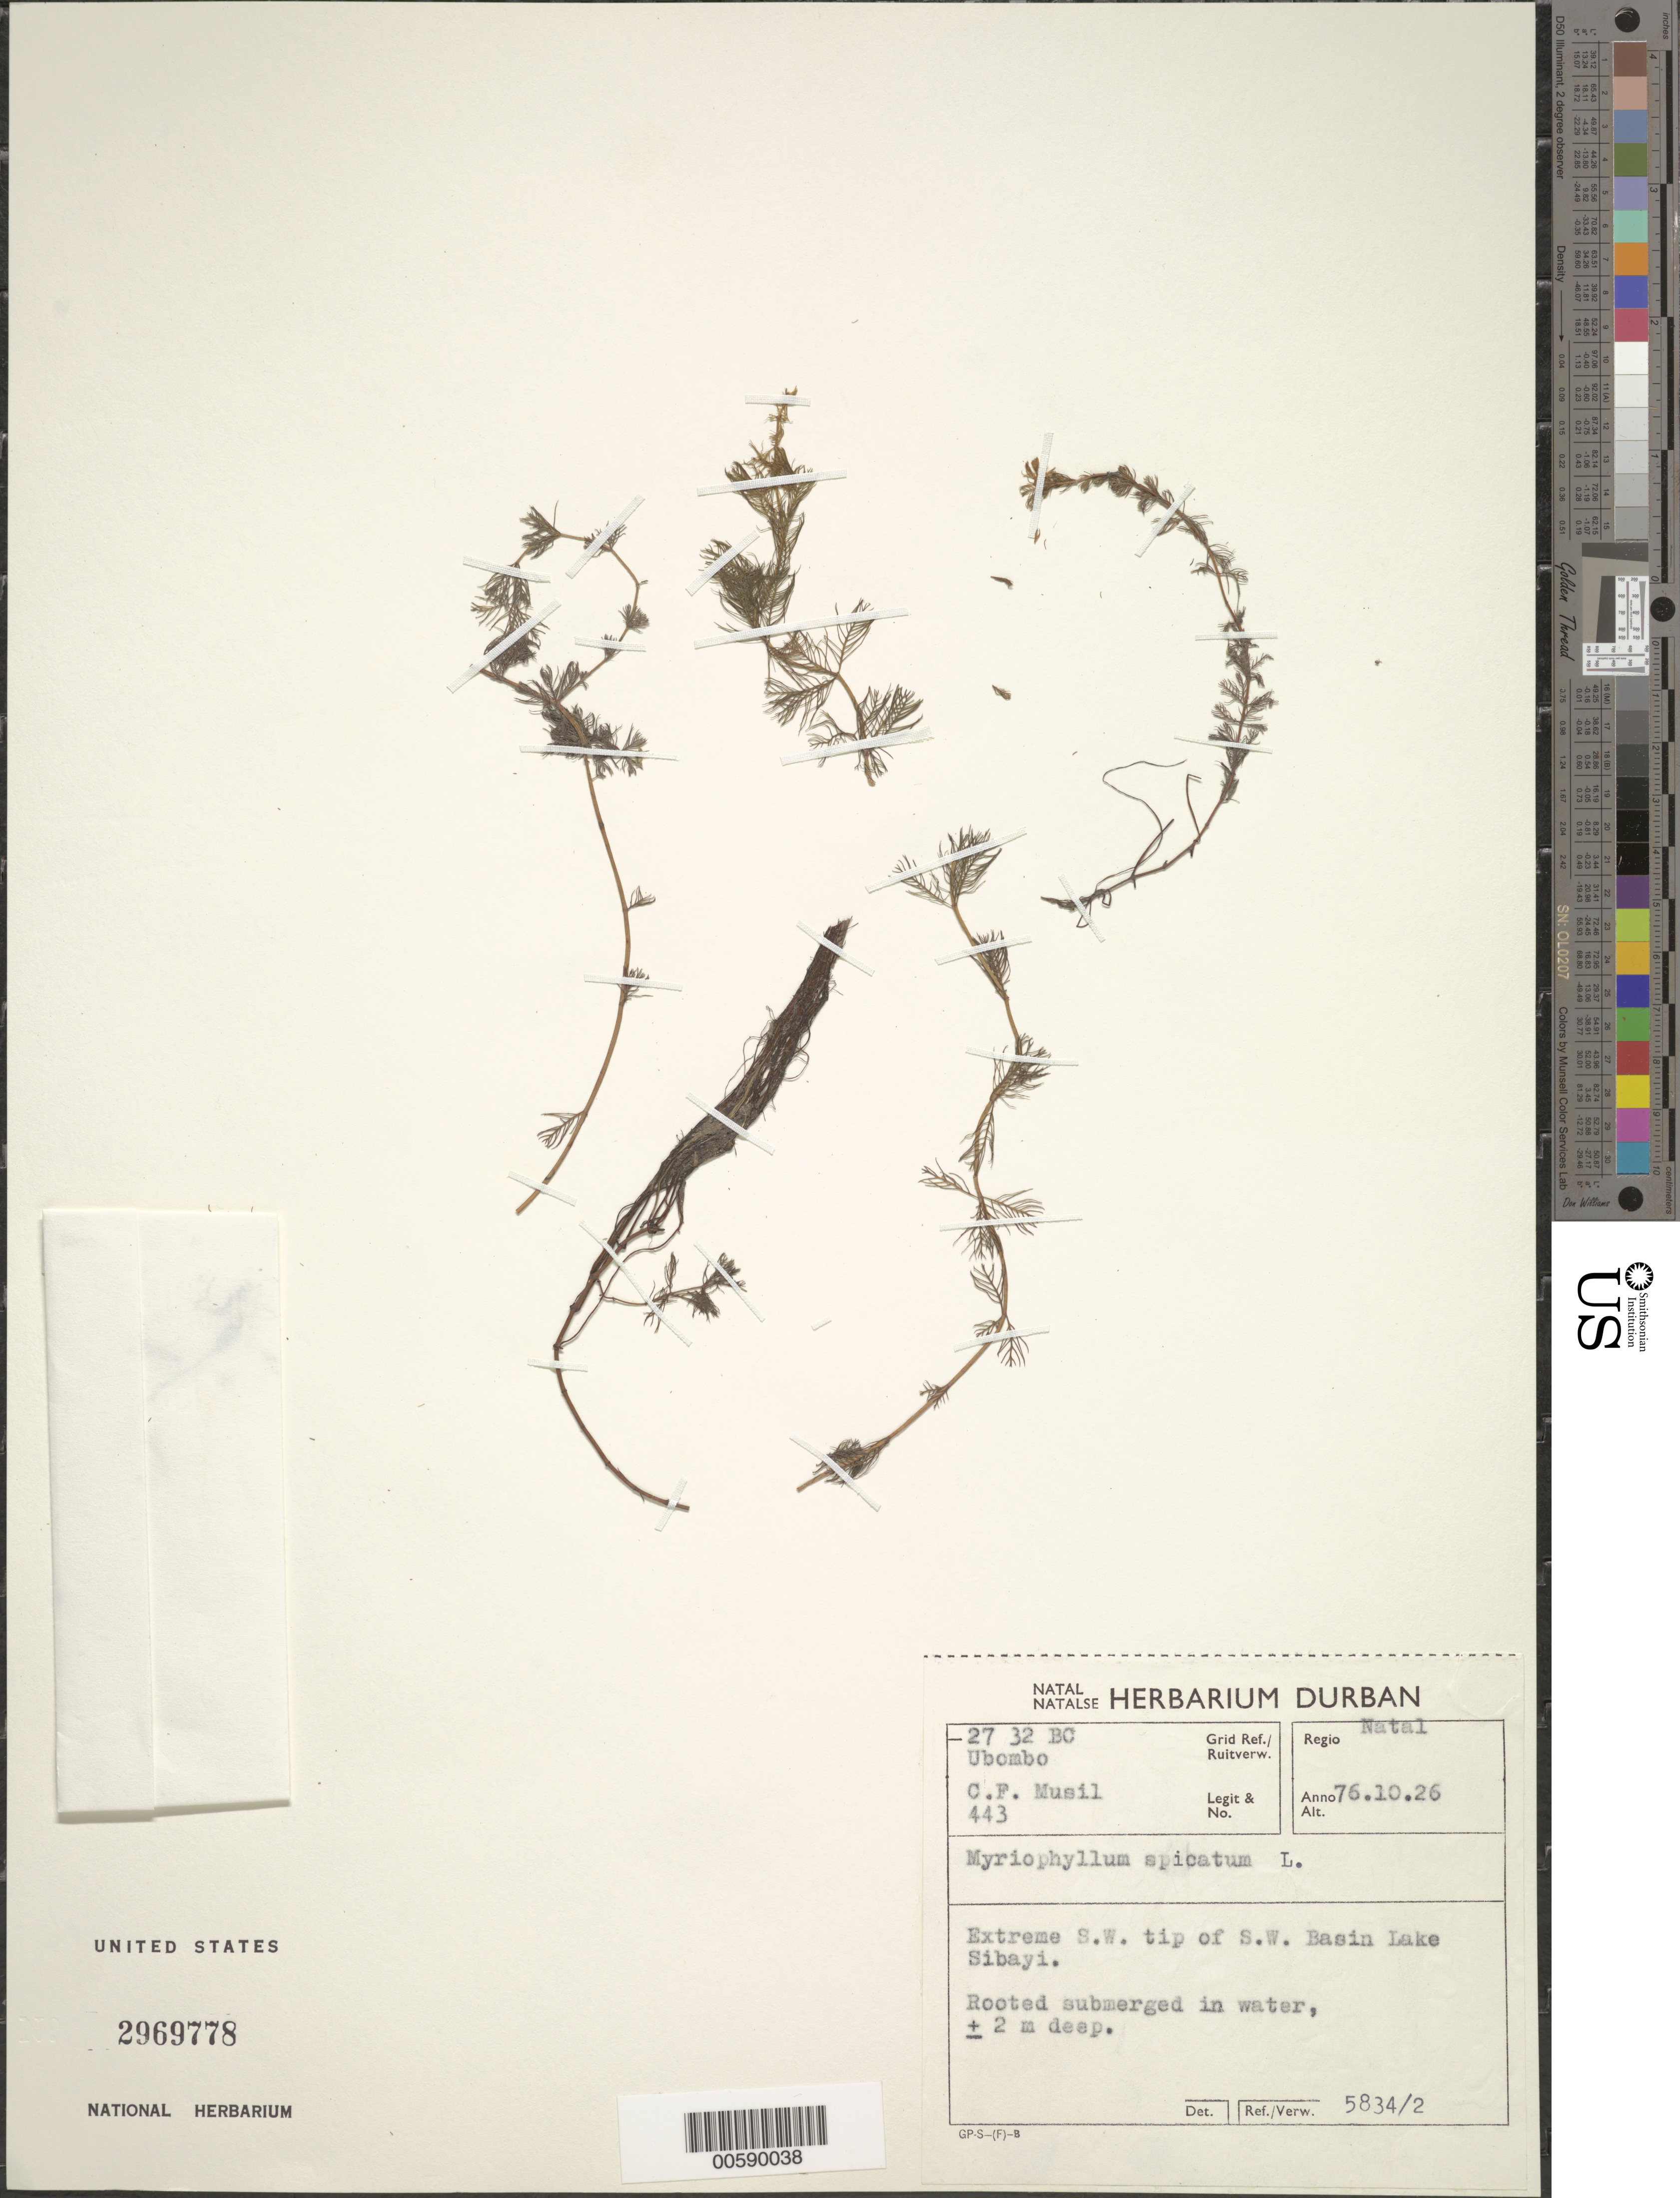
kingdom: Plantae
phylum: Tracheophyta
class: Magnoliopsida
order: Saxifragales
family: Haloragaceae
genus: Myriophyllum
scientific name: Myriophyllum spicatum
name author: L.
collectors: C. Musil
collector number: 443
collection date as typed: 26 Oct 1976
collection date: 1976-10-26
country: South Africa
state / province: KwaZulu-Natal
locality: SW basin Lake Sibayi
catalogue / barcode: US 2969778